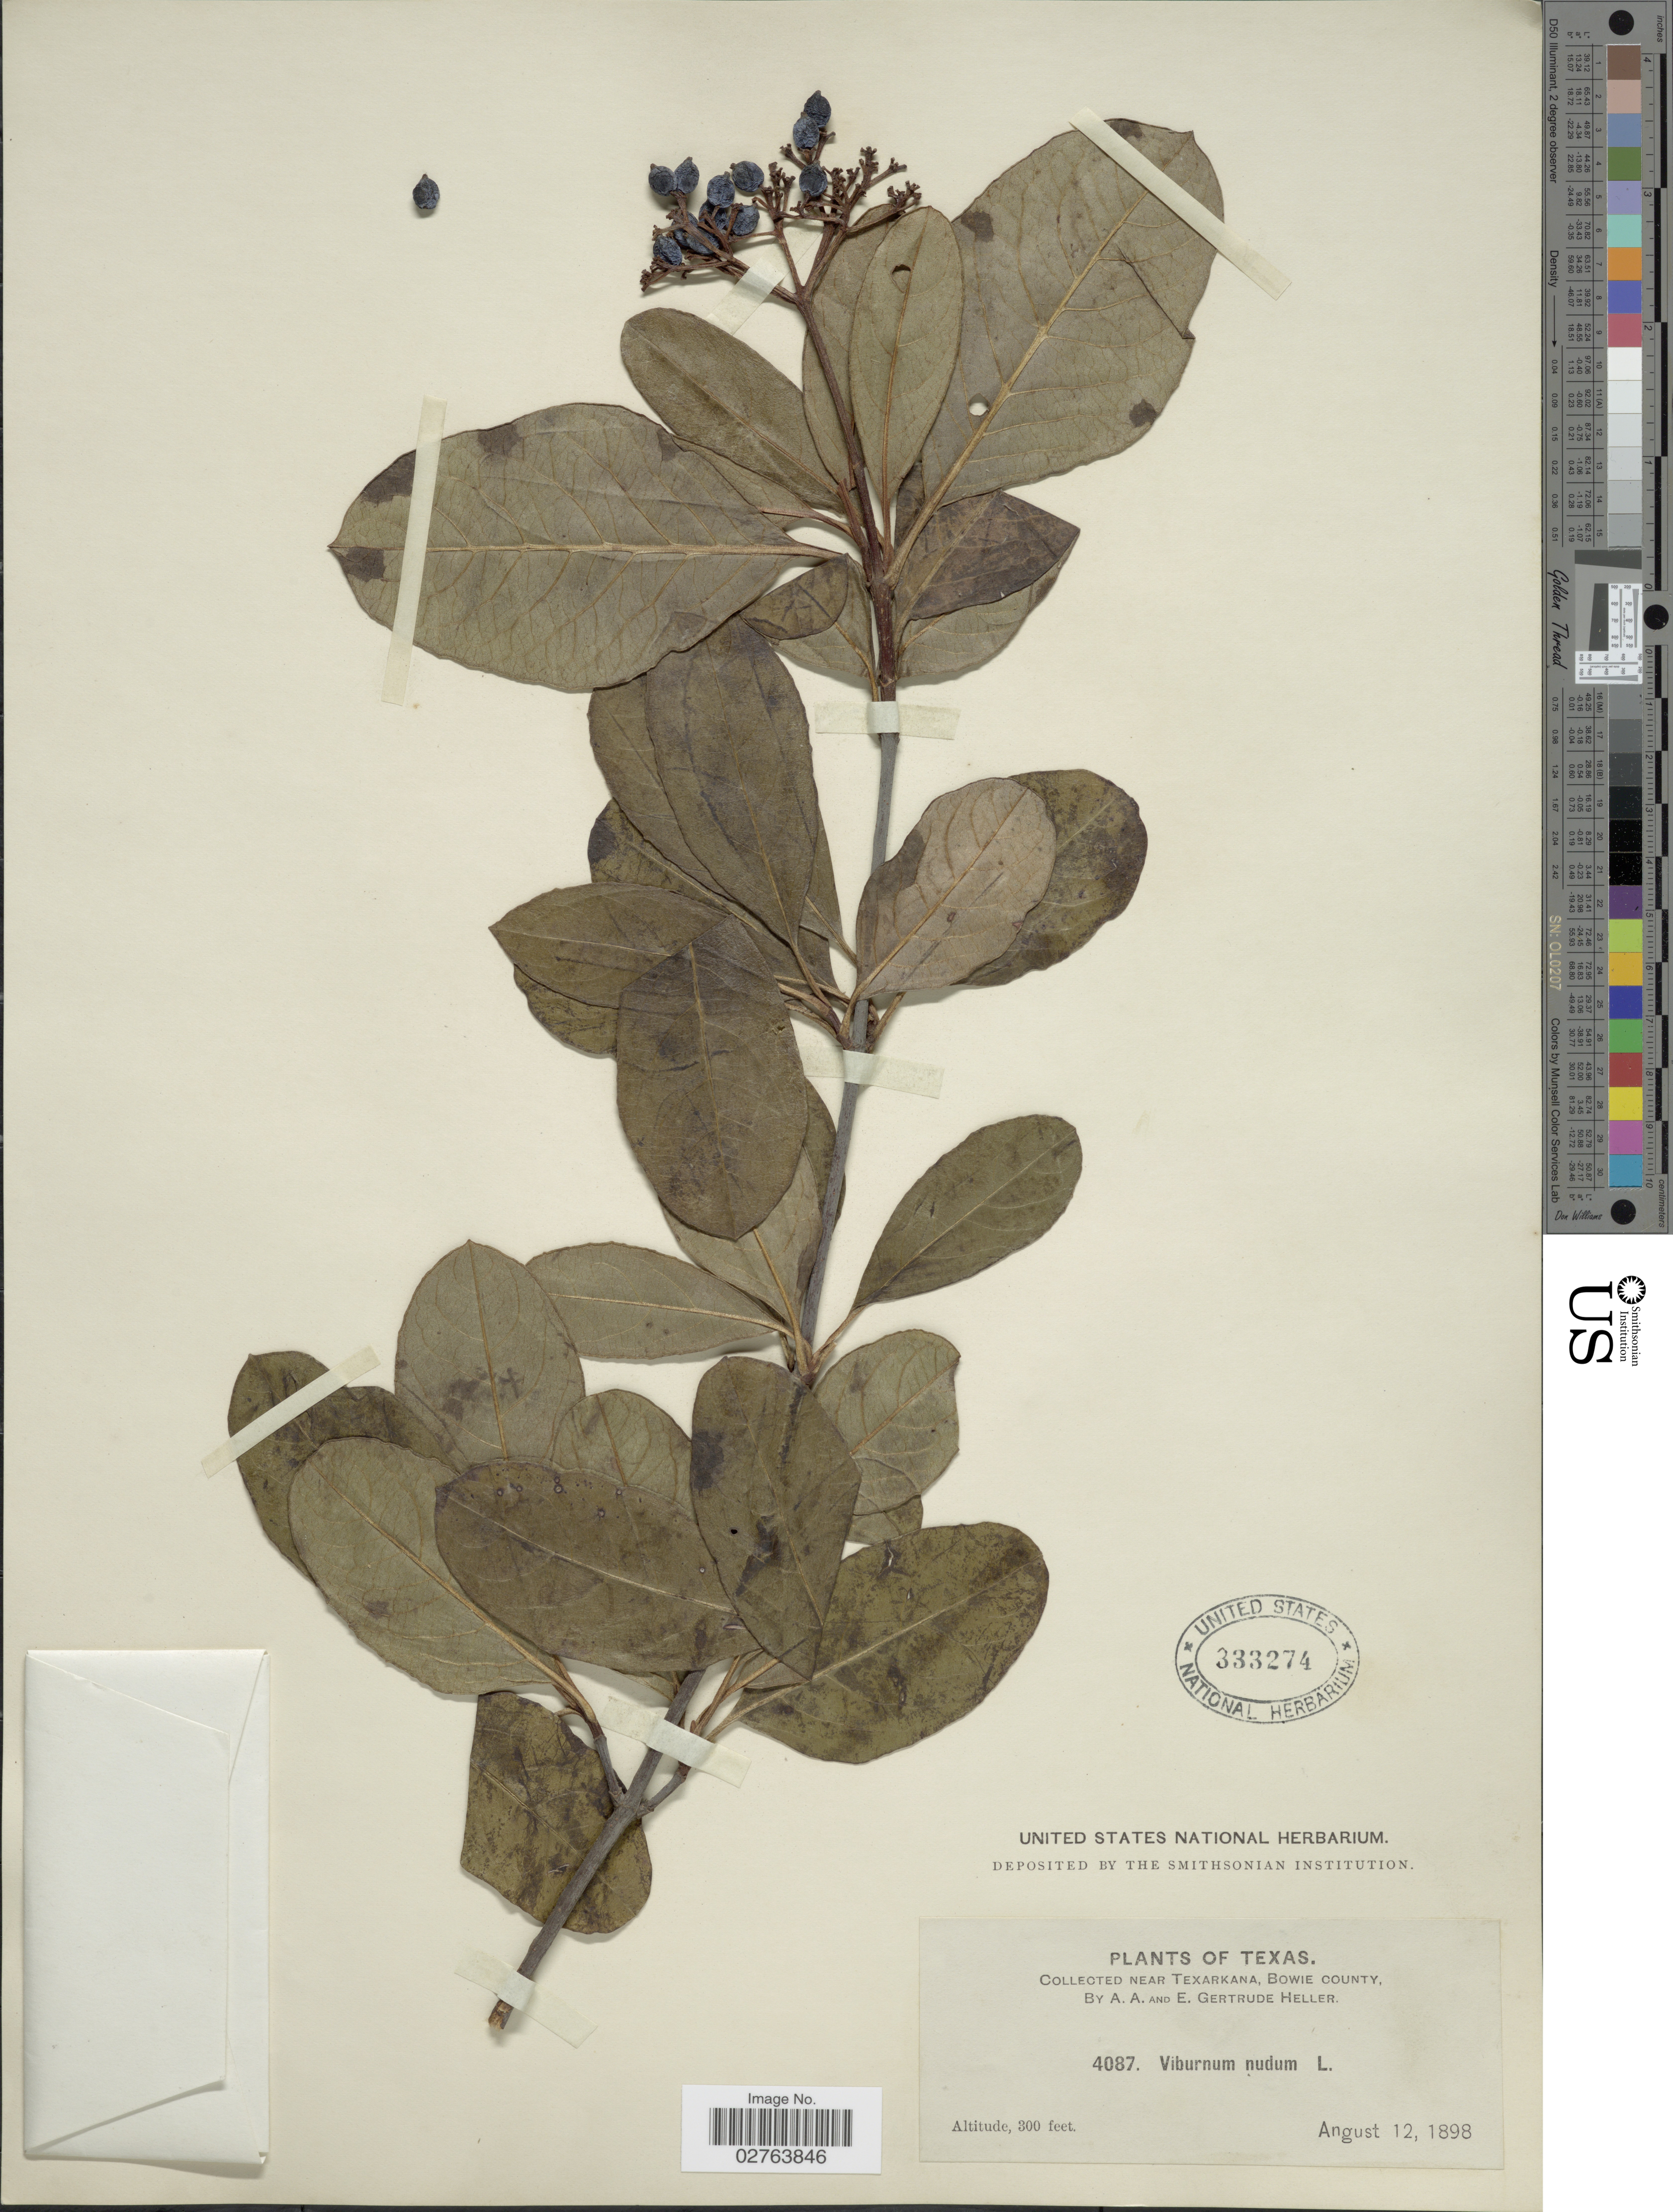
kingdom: Plantae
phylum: Tracheophyta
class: Magnoliopsida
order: Dipsacales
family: Viburnaceae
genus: Viburnum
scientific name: Viburnum nudum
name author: L.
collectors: A. A. Heller & E. G. Heller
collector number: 4087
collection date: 1898-08-12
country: United States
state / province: Texas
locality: Near Texarkana, Bowie County.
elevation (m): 91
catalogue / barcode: US 333274